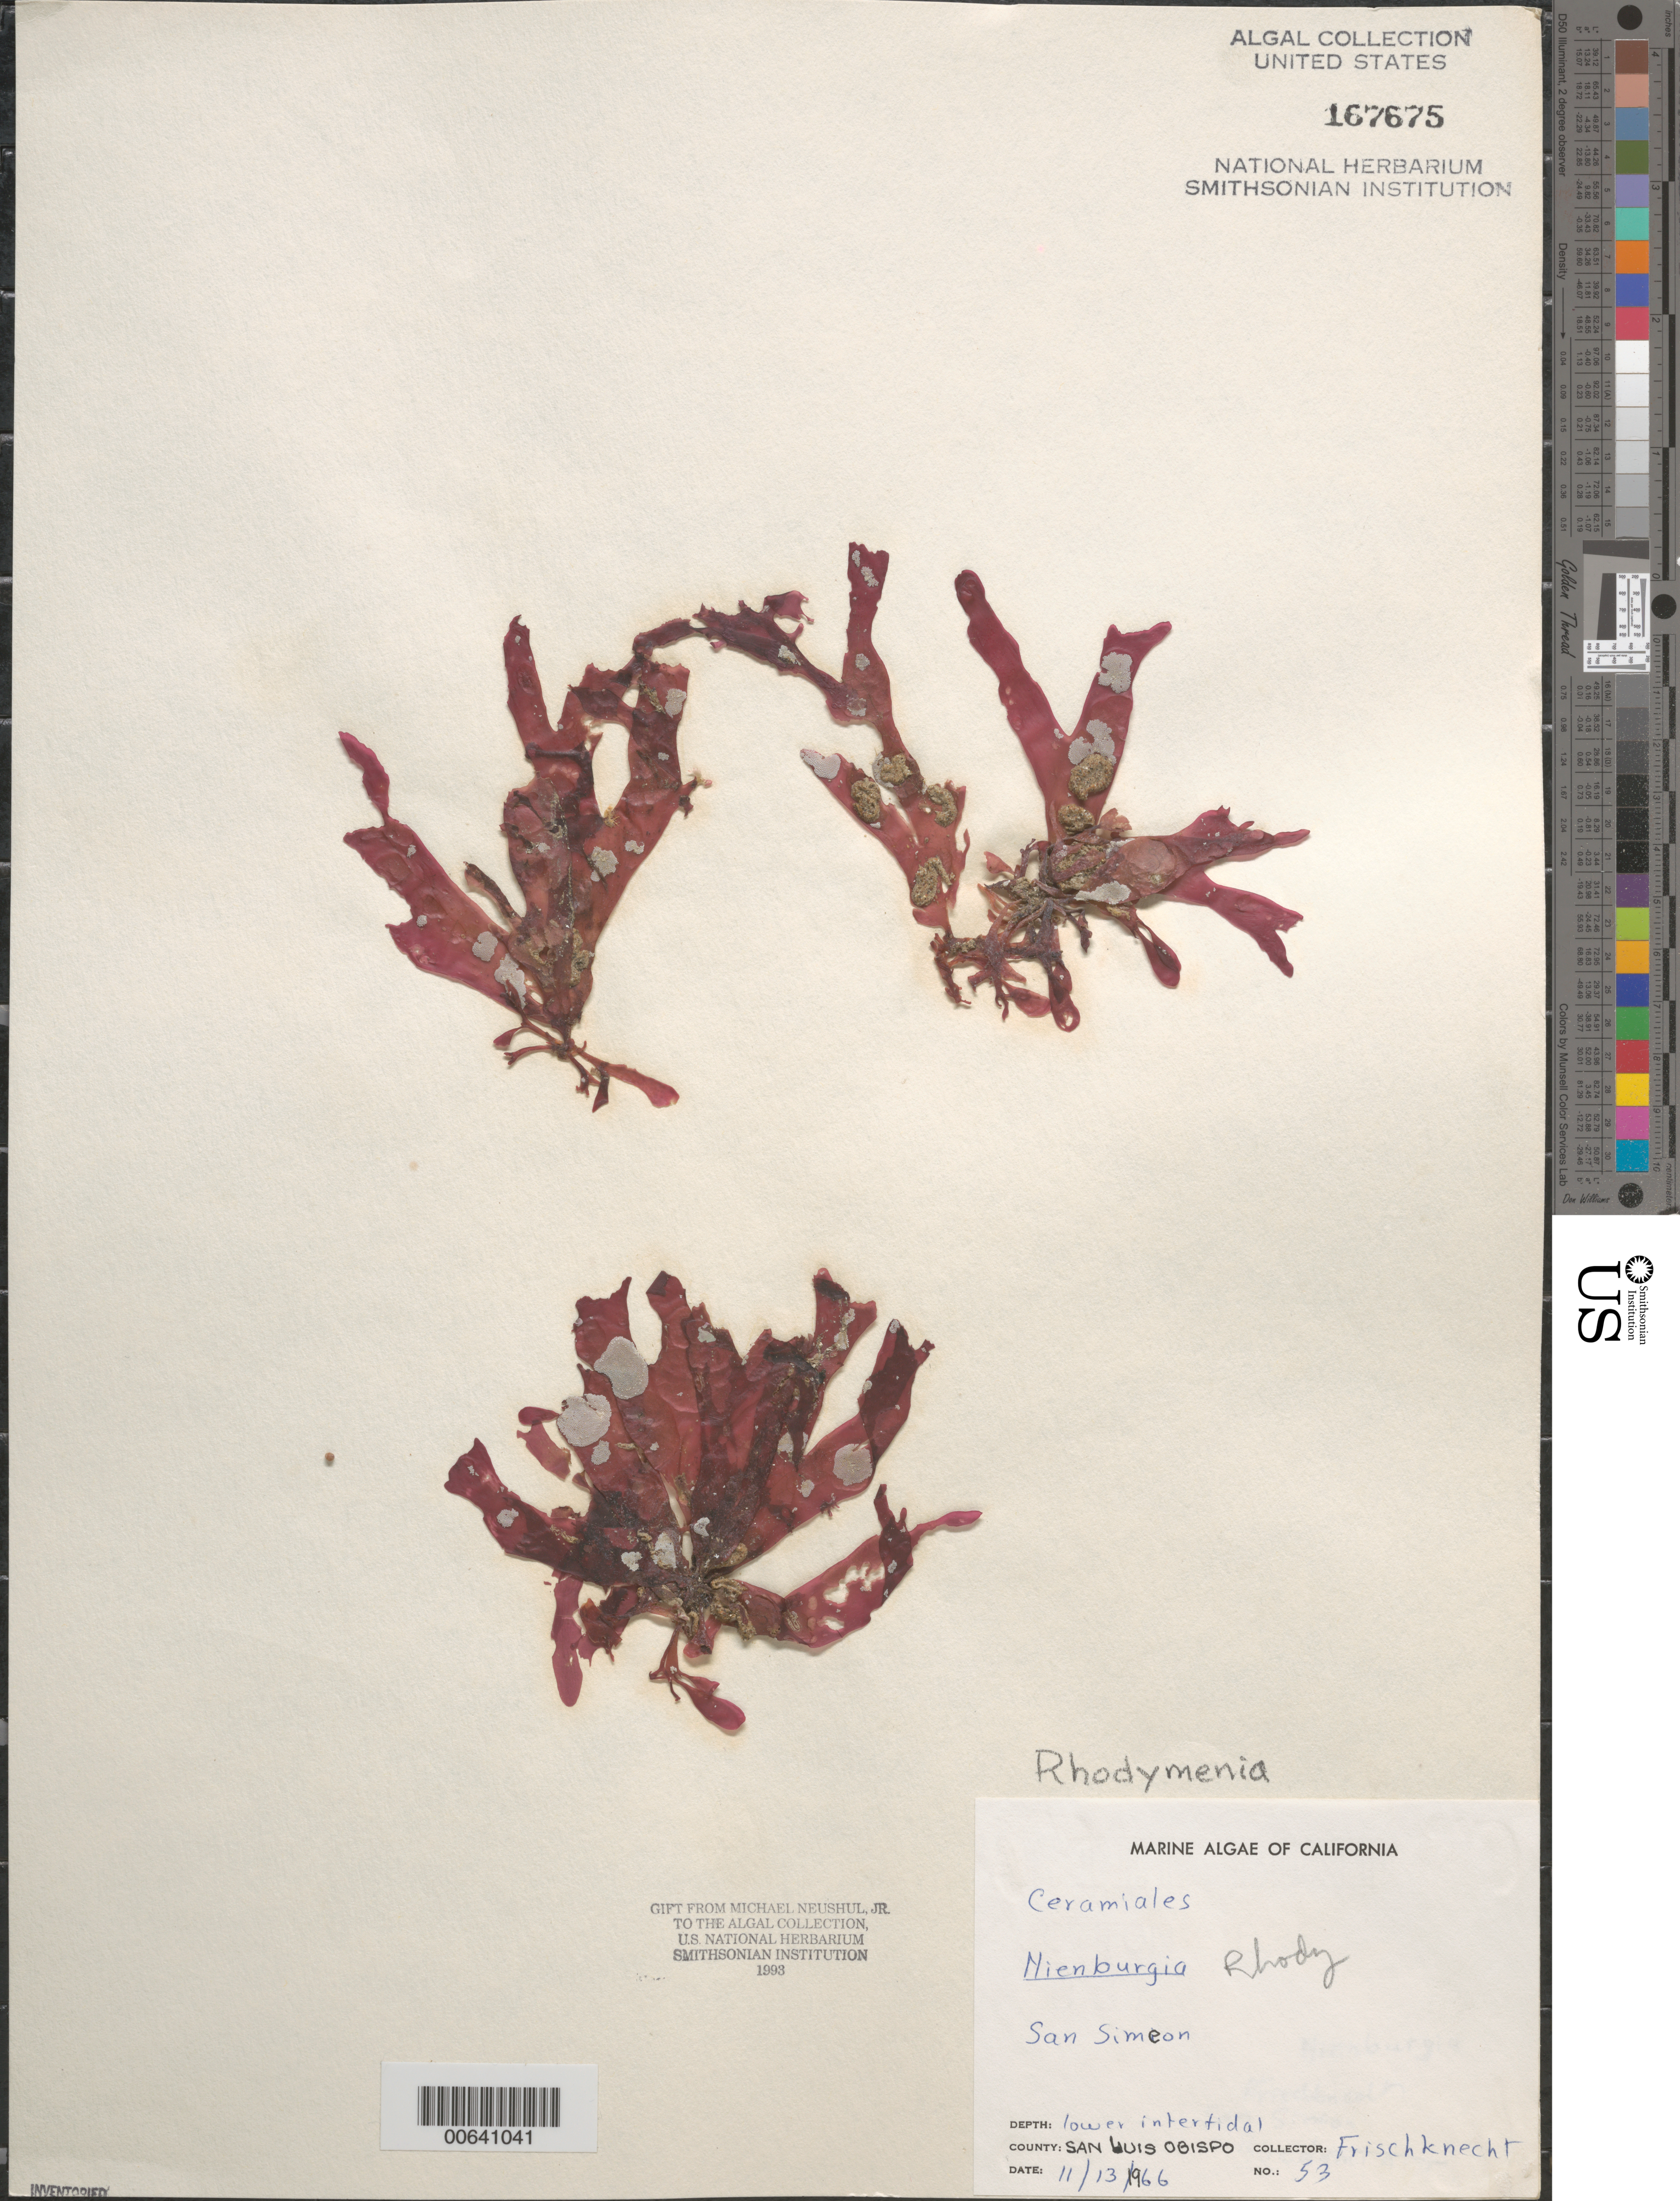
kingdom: Plantae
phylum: Rhodophyta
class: Florideophyceae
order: Rhodymeniales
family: Rhodymeniaceae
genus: Rhodymenia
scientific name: Rhodymenia sp.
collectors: -. Frischknecht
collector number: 53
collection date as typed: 13 Nov 1966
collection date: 1966-11-13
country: United States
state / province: California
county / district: San Luis Obispo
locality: San Simeon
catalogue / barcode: US 167675